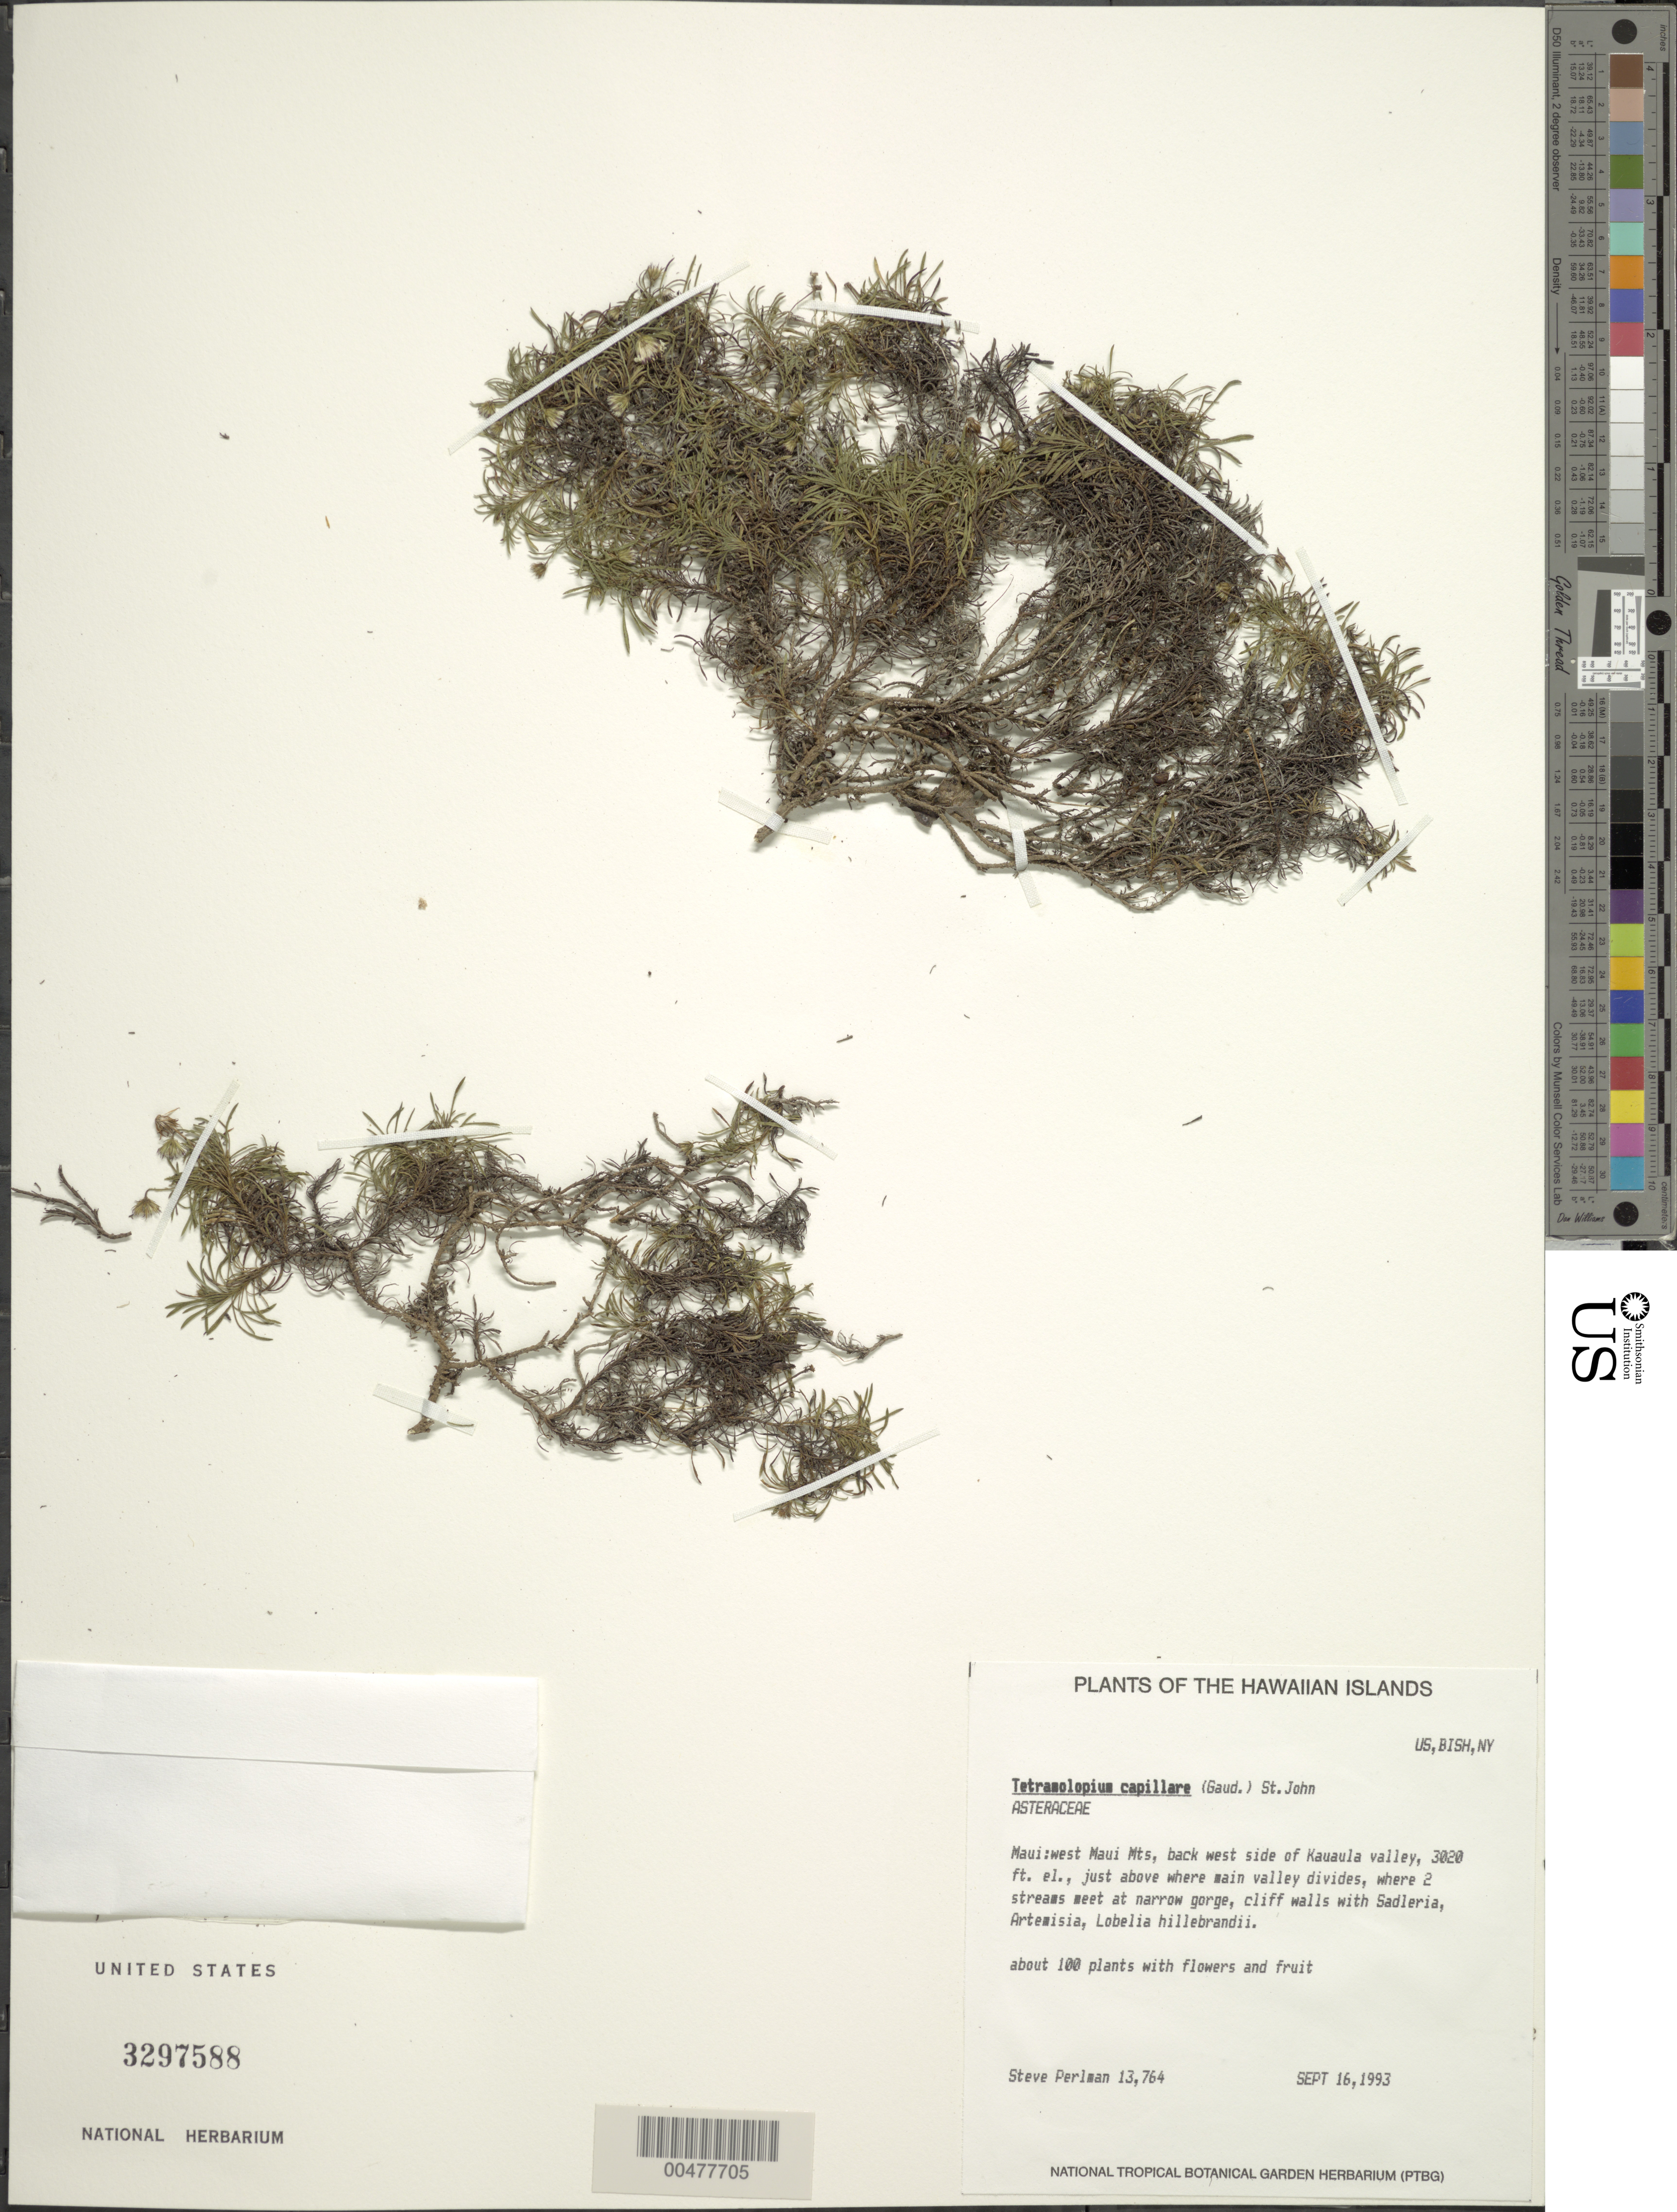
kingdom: Plantae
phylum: Tracheophyta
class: Magnoliopsida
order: Asterales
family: Asteraceae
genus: Tetramolopium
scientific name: Tetramolopium filiforme var. polyphyllum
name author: (Sherff) T.K. Lowery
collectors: S. P. Perlman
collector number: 13764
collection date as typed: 16 Sep 1993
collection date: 1993-09-16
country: United States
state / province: Hawaii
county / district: Maui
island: Maui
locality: W Maui Mts., back W side of Kauaula Valley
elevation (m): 920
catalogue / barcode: US 3297588